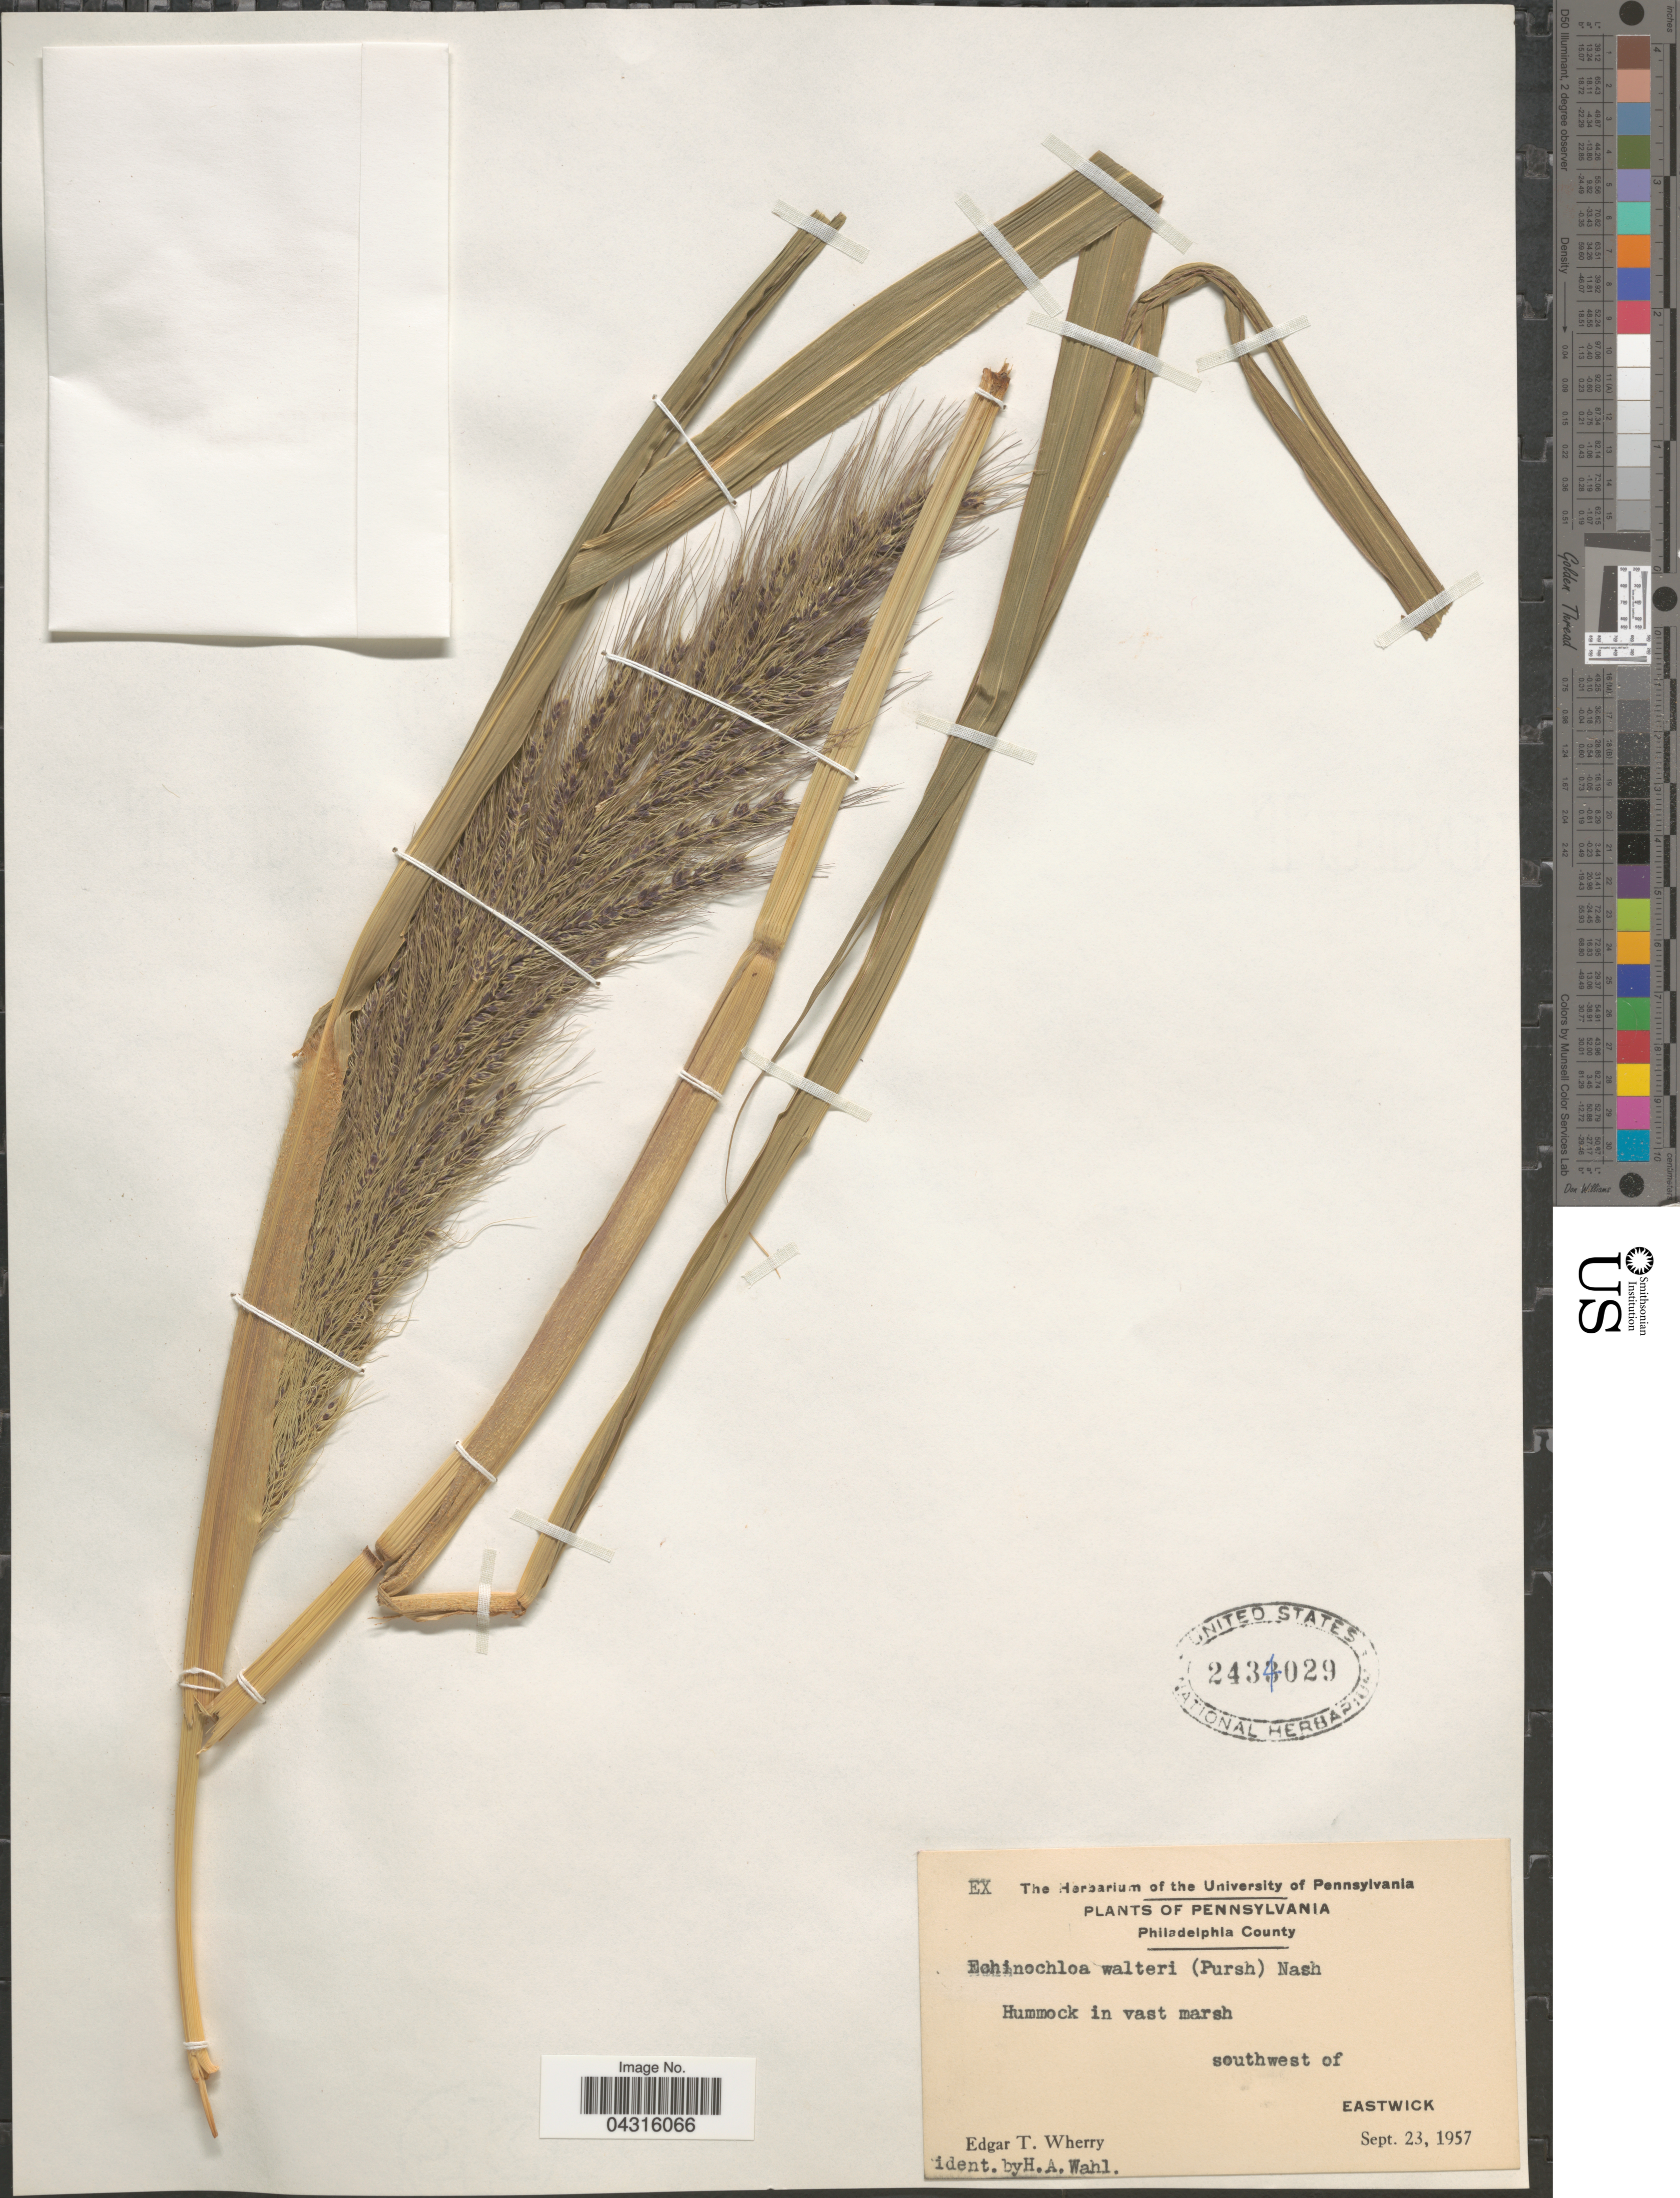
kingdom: Plantae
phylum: Tracheophyta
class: Liliopsida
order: Poales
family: Poaceae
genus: Echinochloa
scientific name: Echinochloa walteri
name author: (Pursh) A. Heller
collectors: E. T. Wherry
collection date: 1957-09-23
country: United States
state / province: Pennsylvania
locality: Philadelphia County. Southwest of Eastwick.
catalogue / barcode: US 2434029